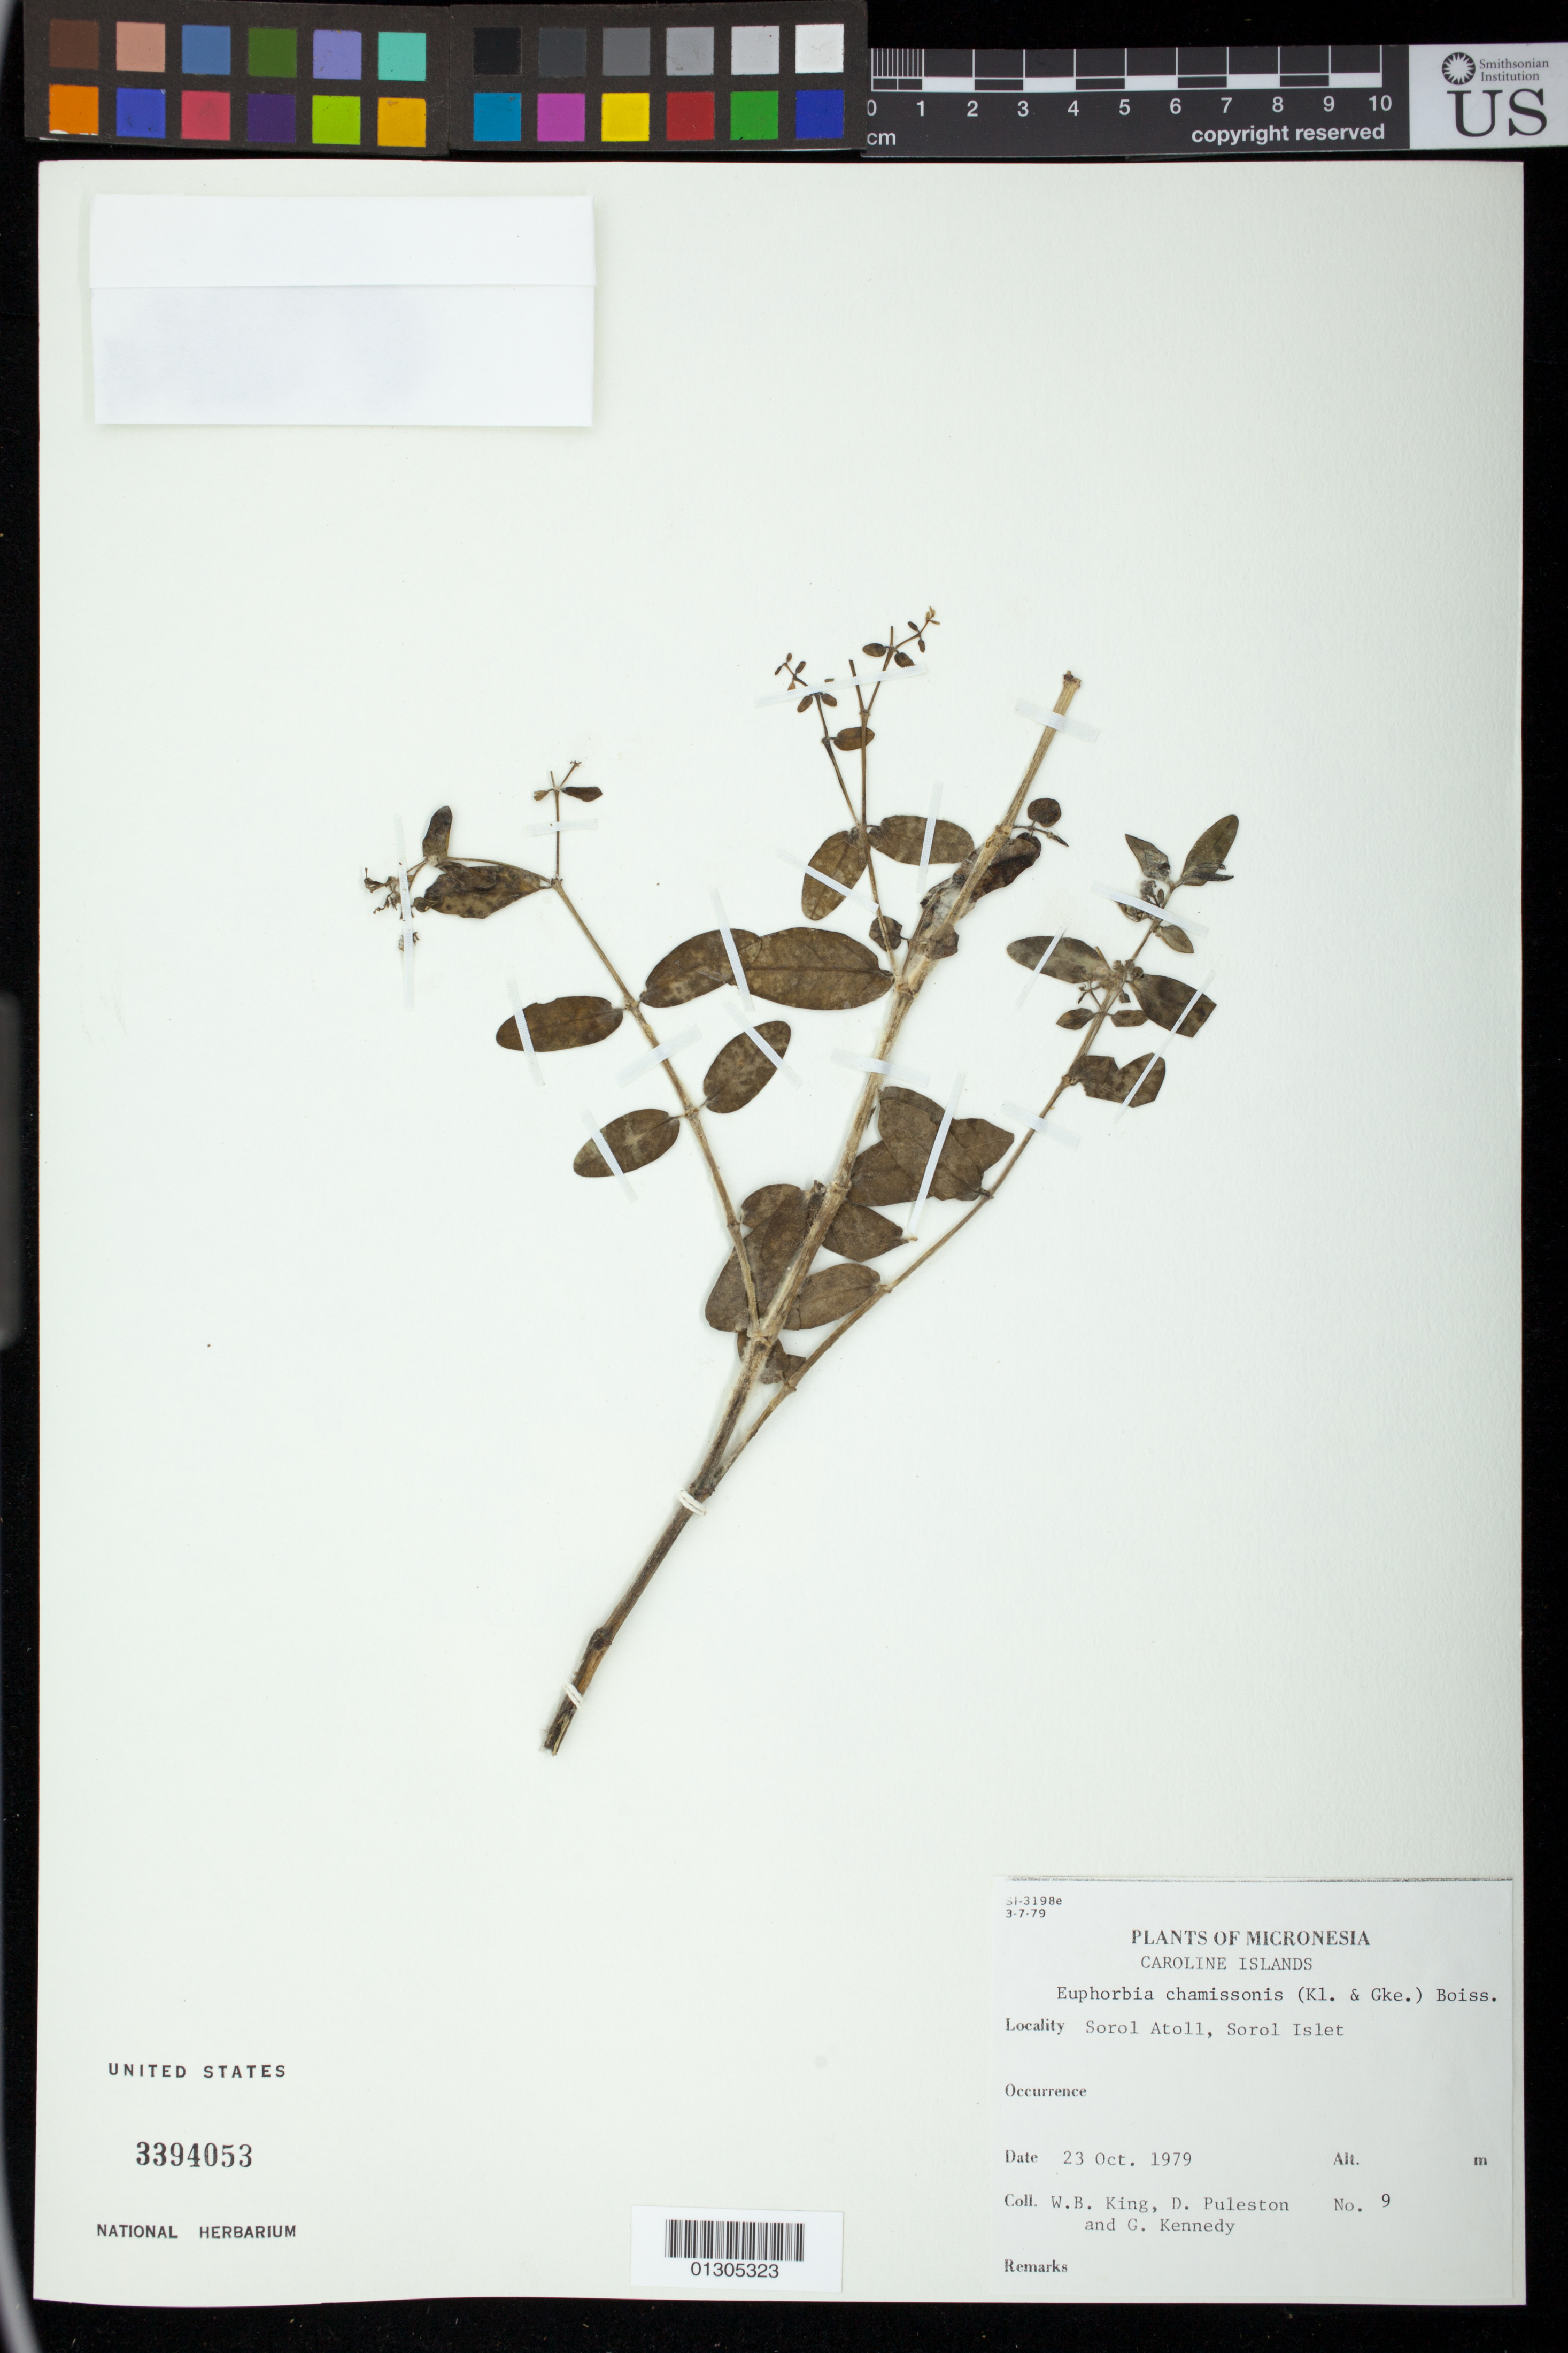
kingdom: Plantae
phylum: Tracheophyta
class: Magnoliopsida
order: Malpighiales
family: Euphorbiaceae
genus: Euphorbia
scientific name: Euphorbia chamissonis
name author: (Klotzsch ex Klotzsch & Garcke) Boiss.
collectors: W. B. King, D. Puleston & G. Kennedy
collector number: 9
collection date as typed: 23 Oct. 1979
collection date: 1979-10-23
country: Micronesia, Federated States of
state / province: Yap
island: Sorol Atoll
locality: Sorol Atoll, Sorol Islet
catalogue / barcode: US 3394053